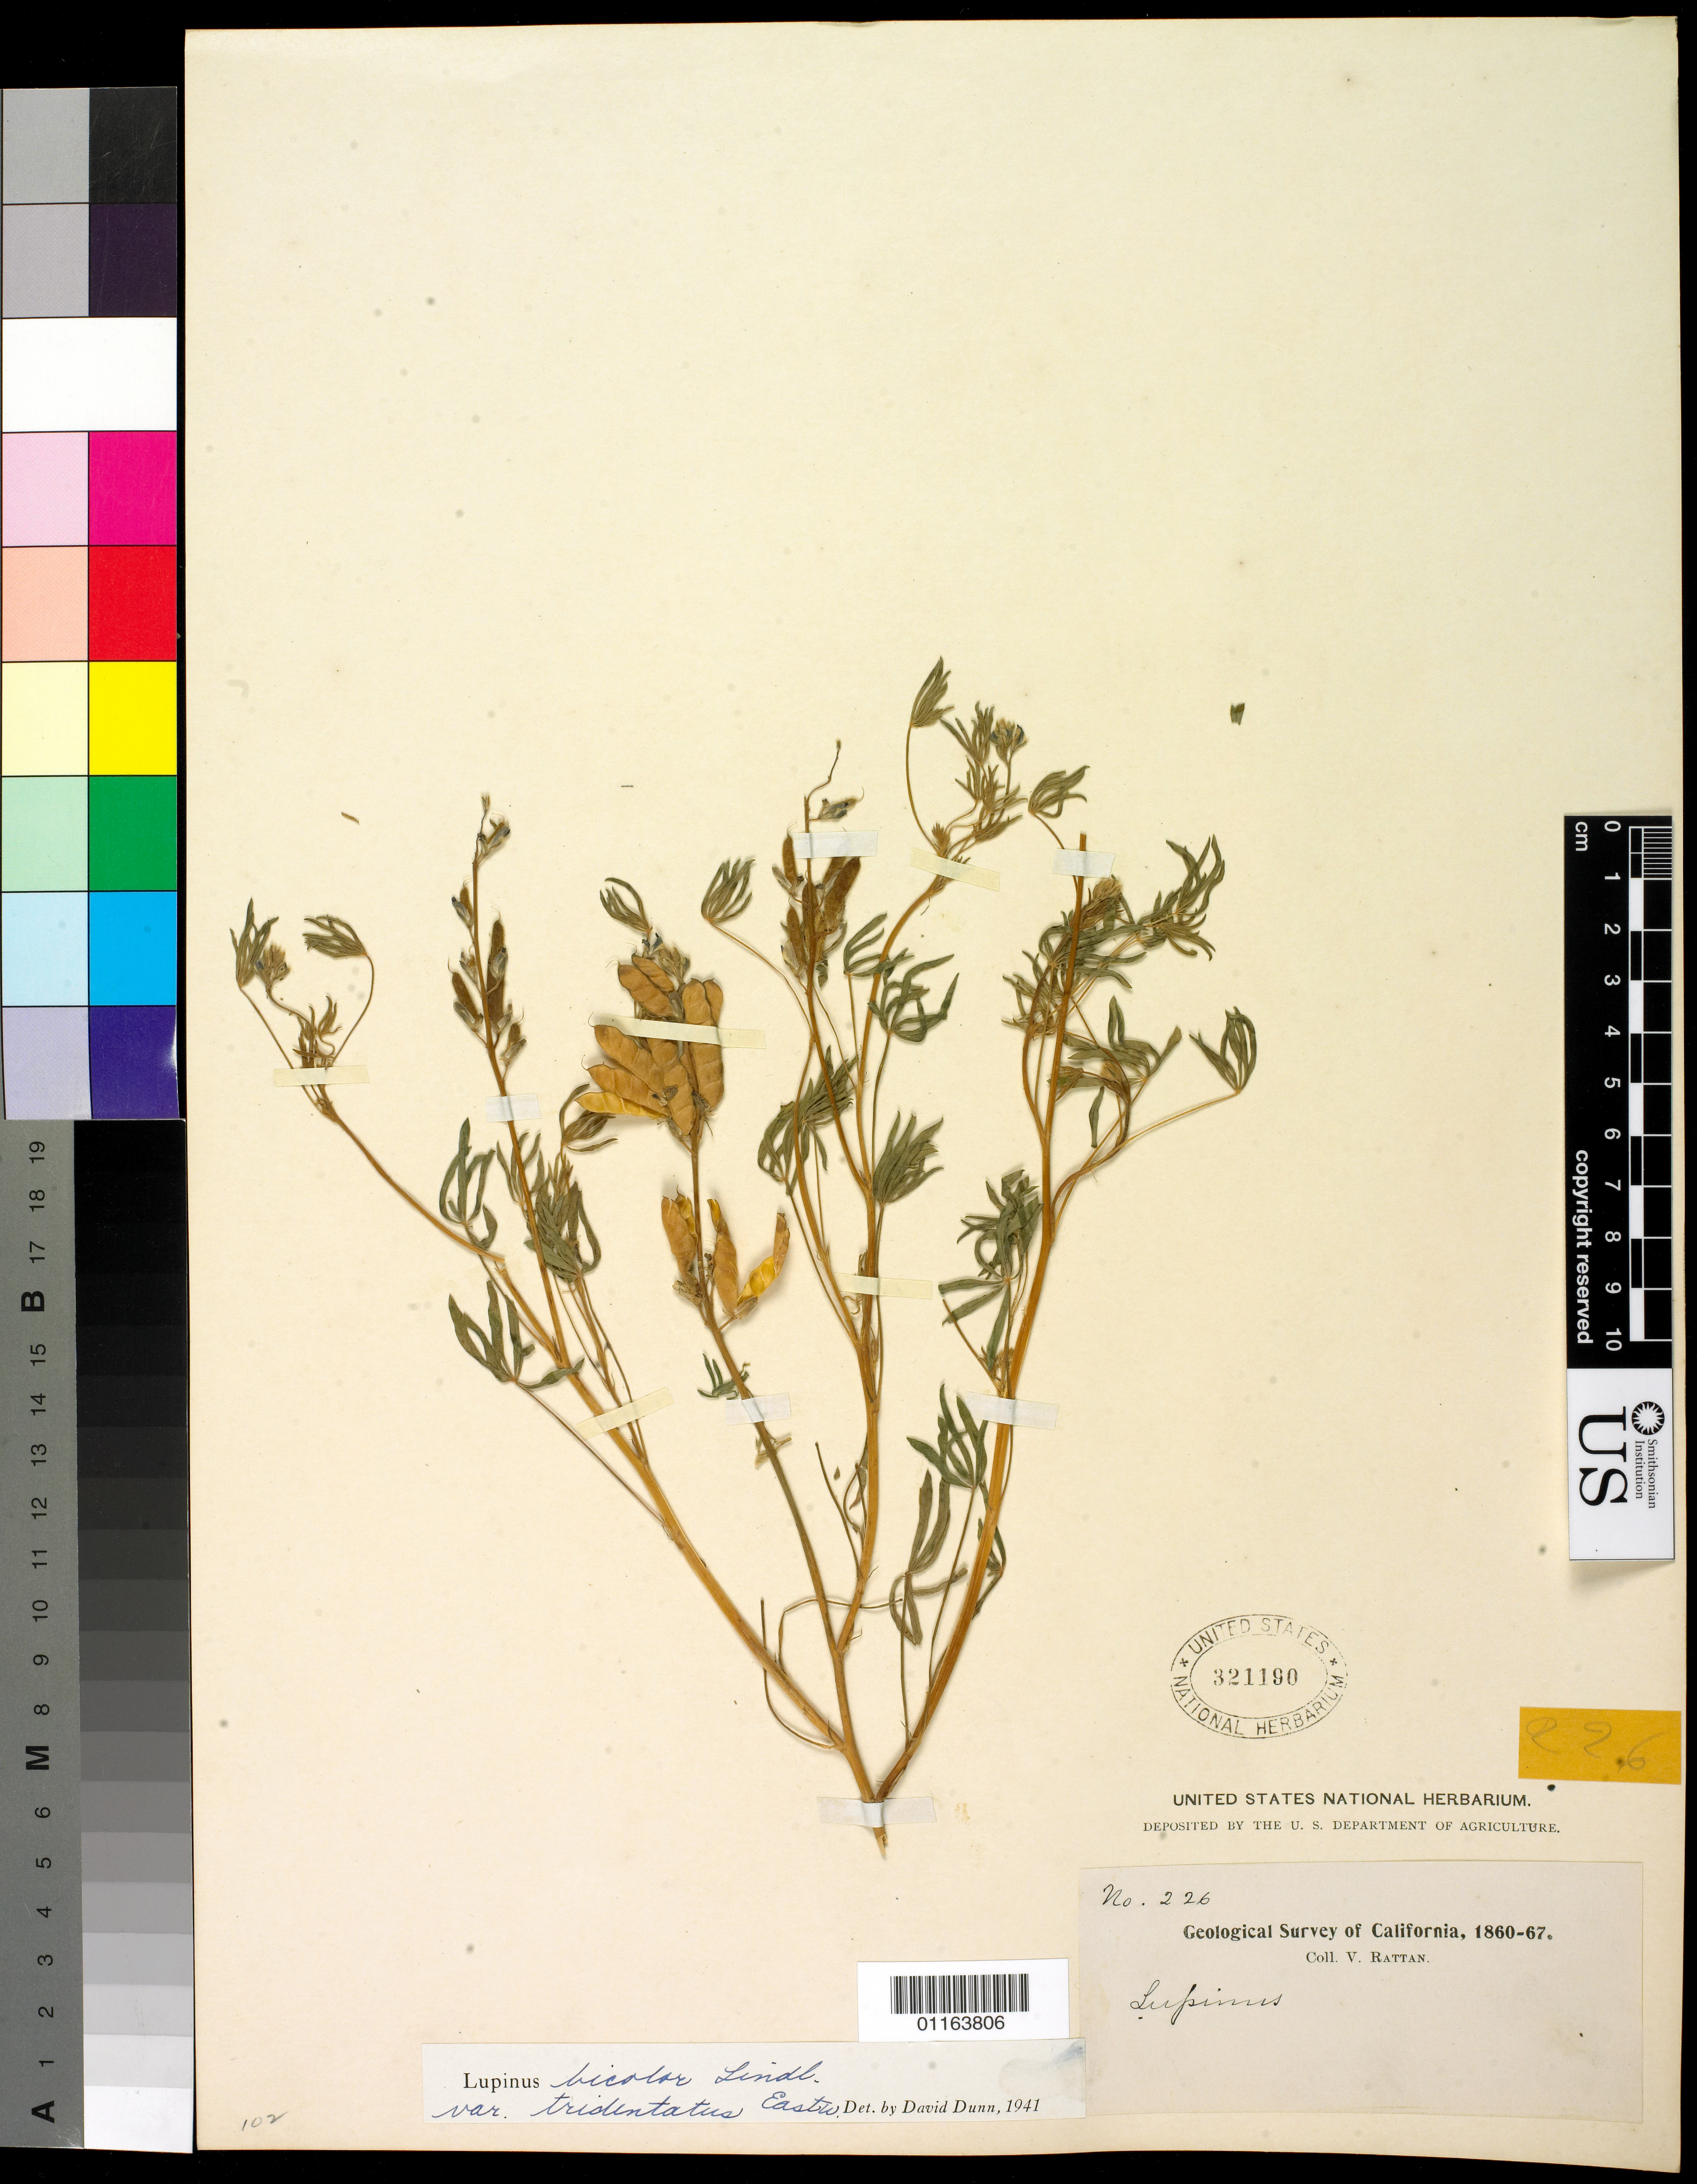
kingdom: Plantae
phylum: Tracheophyta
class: Magnoliopsida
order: Fabales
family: Fabaceae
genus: Lupinus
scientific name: Lupinus bicolor var. tridentatus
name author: Lindl.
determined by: Dunn, D.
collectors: V. Rattan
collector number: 226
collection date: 1860/1867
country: United States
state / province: California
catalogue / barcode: US 321190